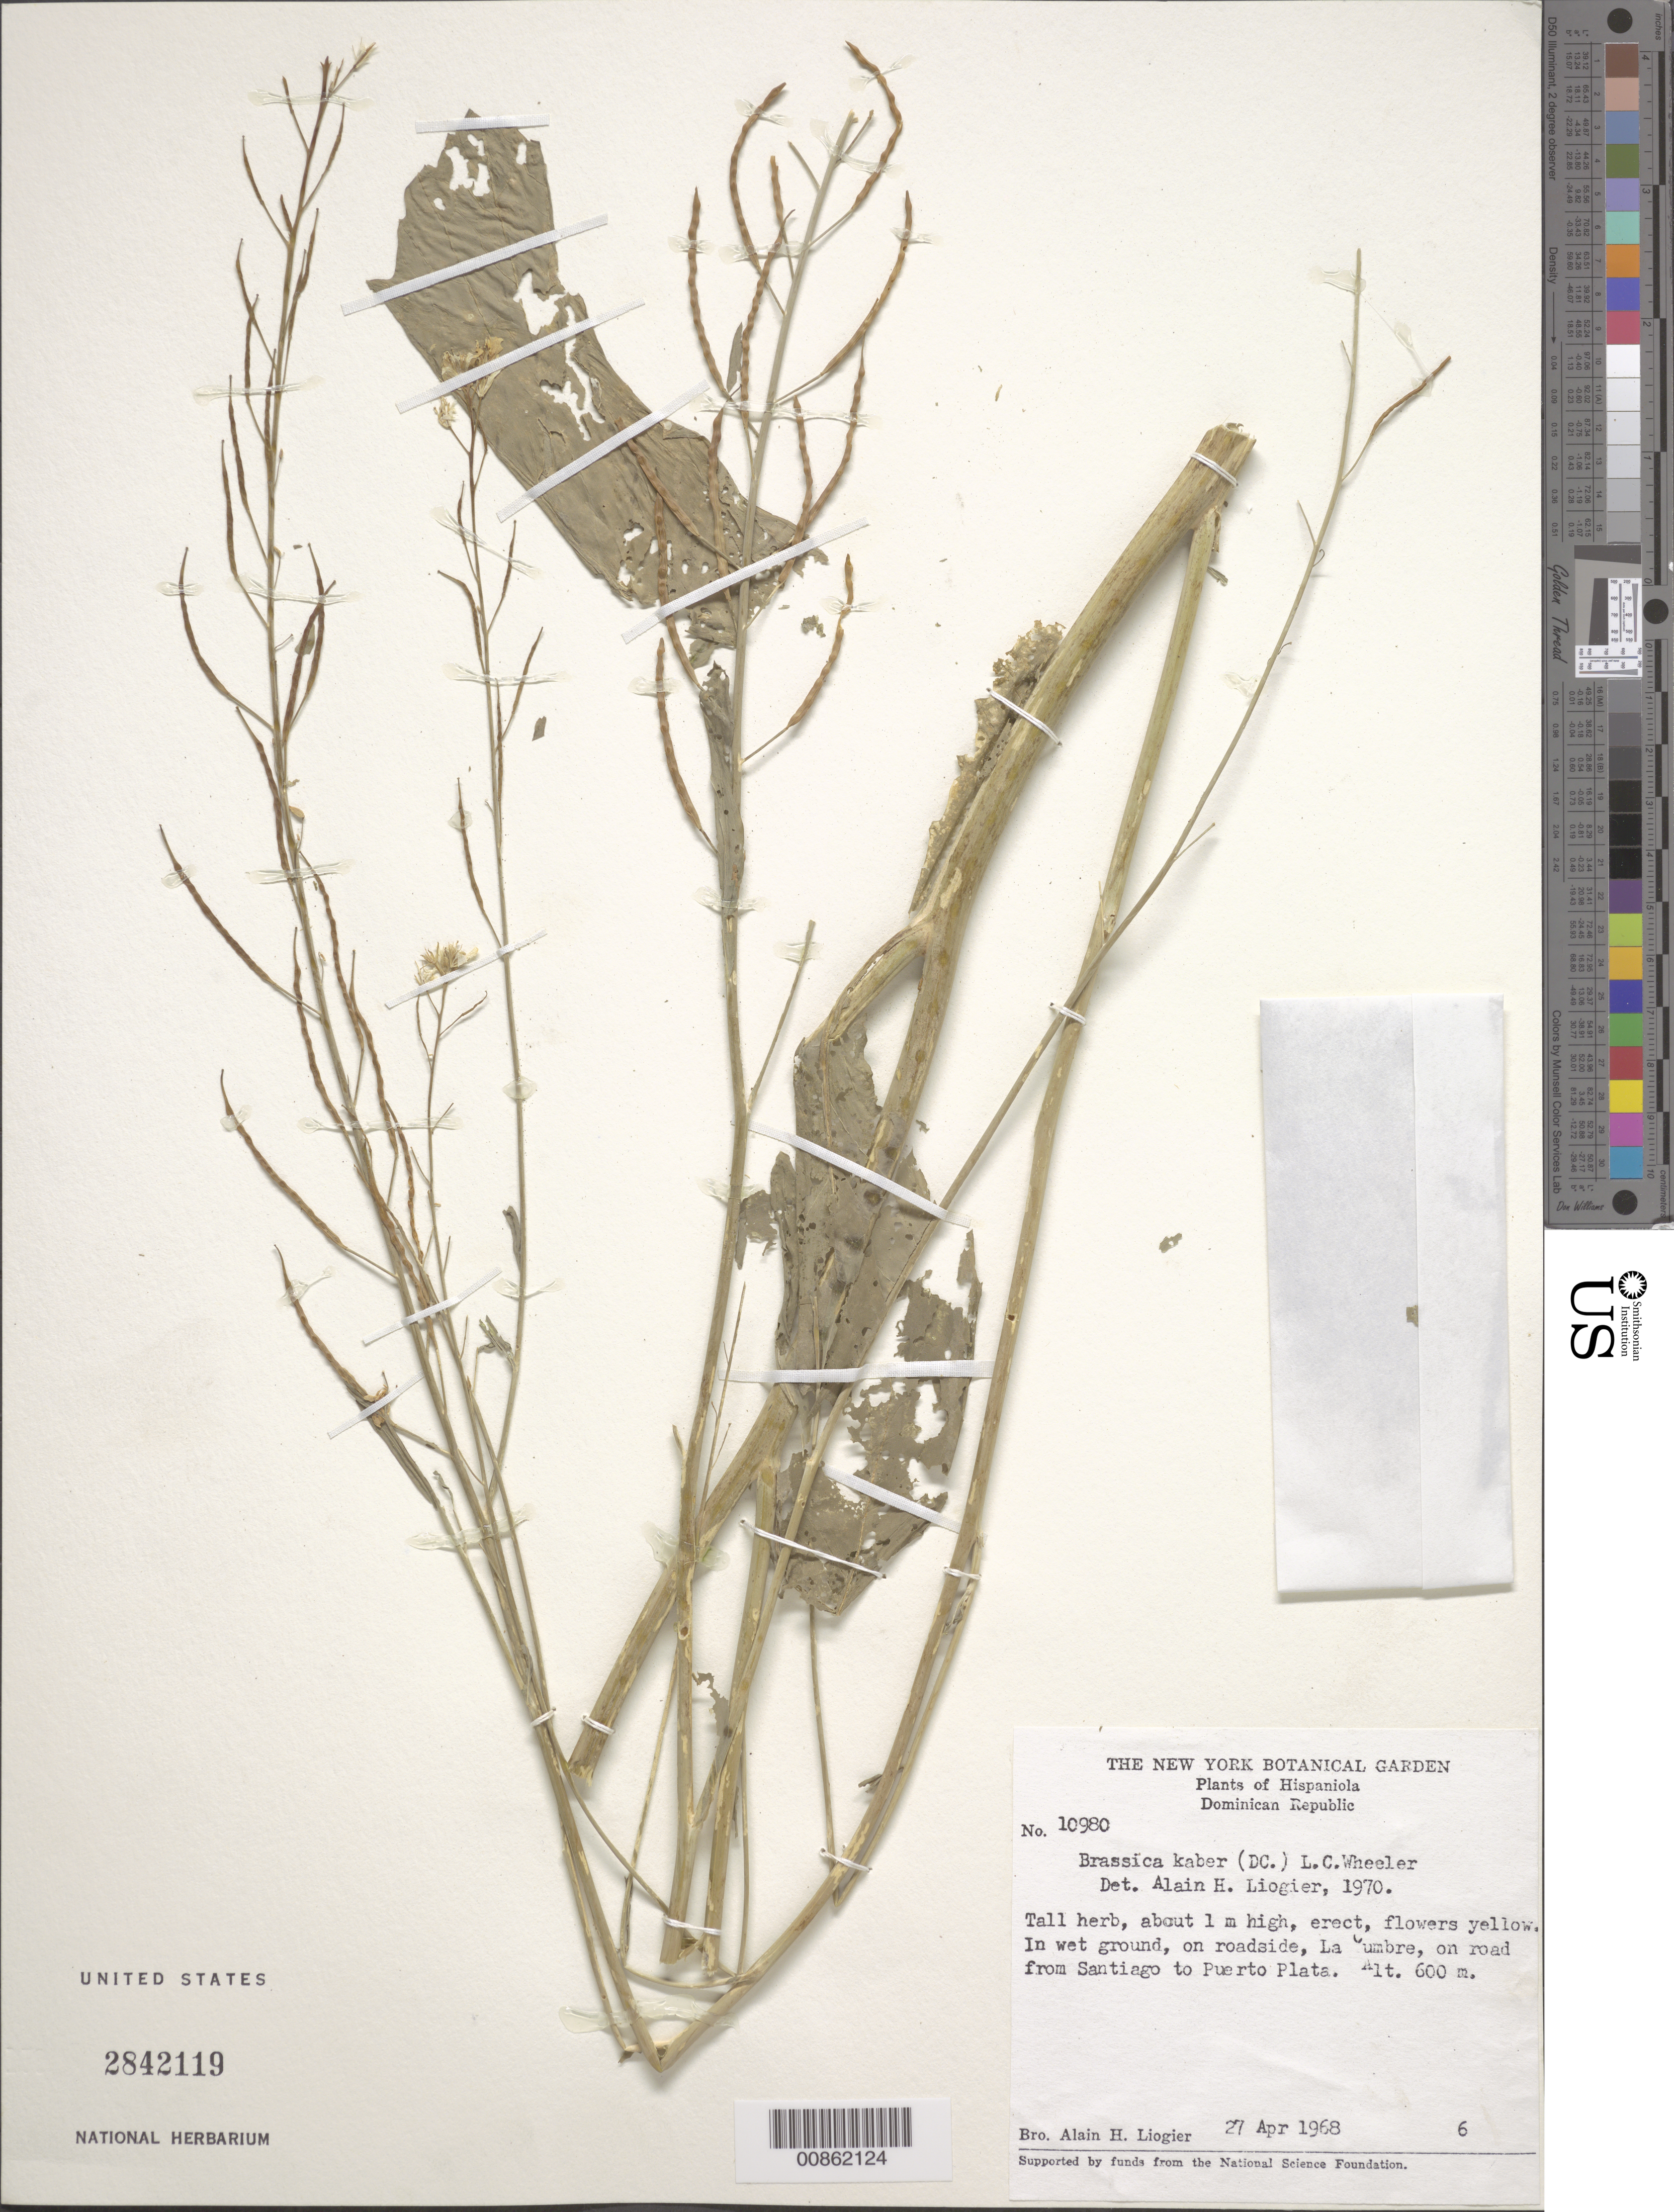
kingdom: Plantae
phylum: Tracheophyta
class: Magnoliopsida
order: Brassicales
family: Brassicaceae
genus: Brassica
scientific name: Brassica kaber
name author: (DC.) L.C. Wheeler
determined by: Liogier, Alain H.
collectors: A. H. Liogier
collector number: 10980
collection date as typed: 27 Apr 1968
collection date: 1968-04-27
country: Dominican Republic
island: Hispaniola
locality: La Cumbre, on road from Santiago to Puerto Plata.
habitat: In wet ground, on roadside.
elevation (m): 600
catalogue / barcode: US 2842119